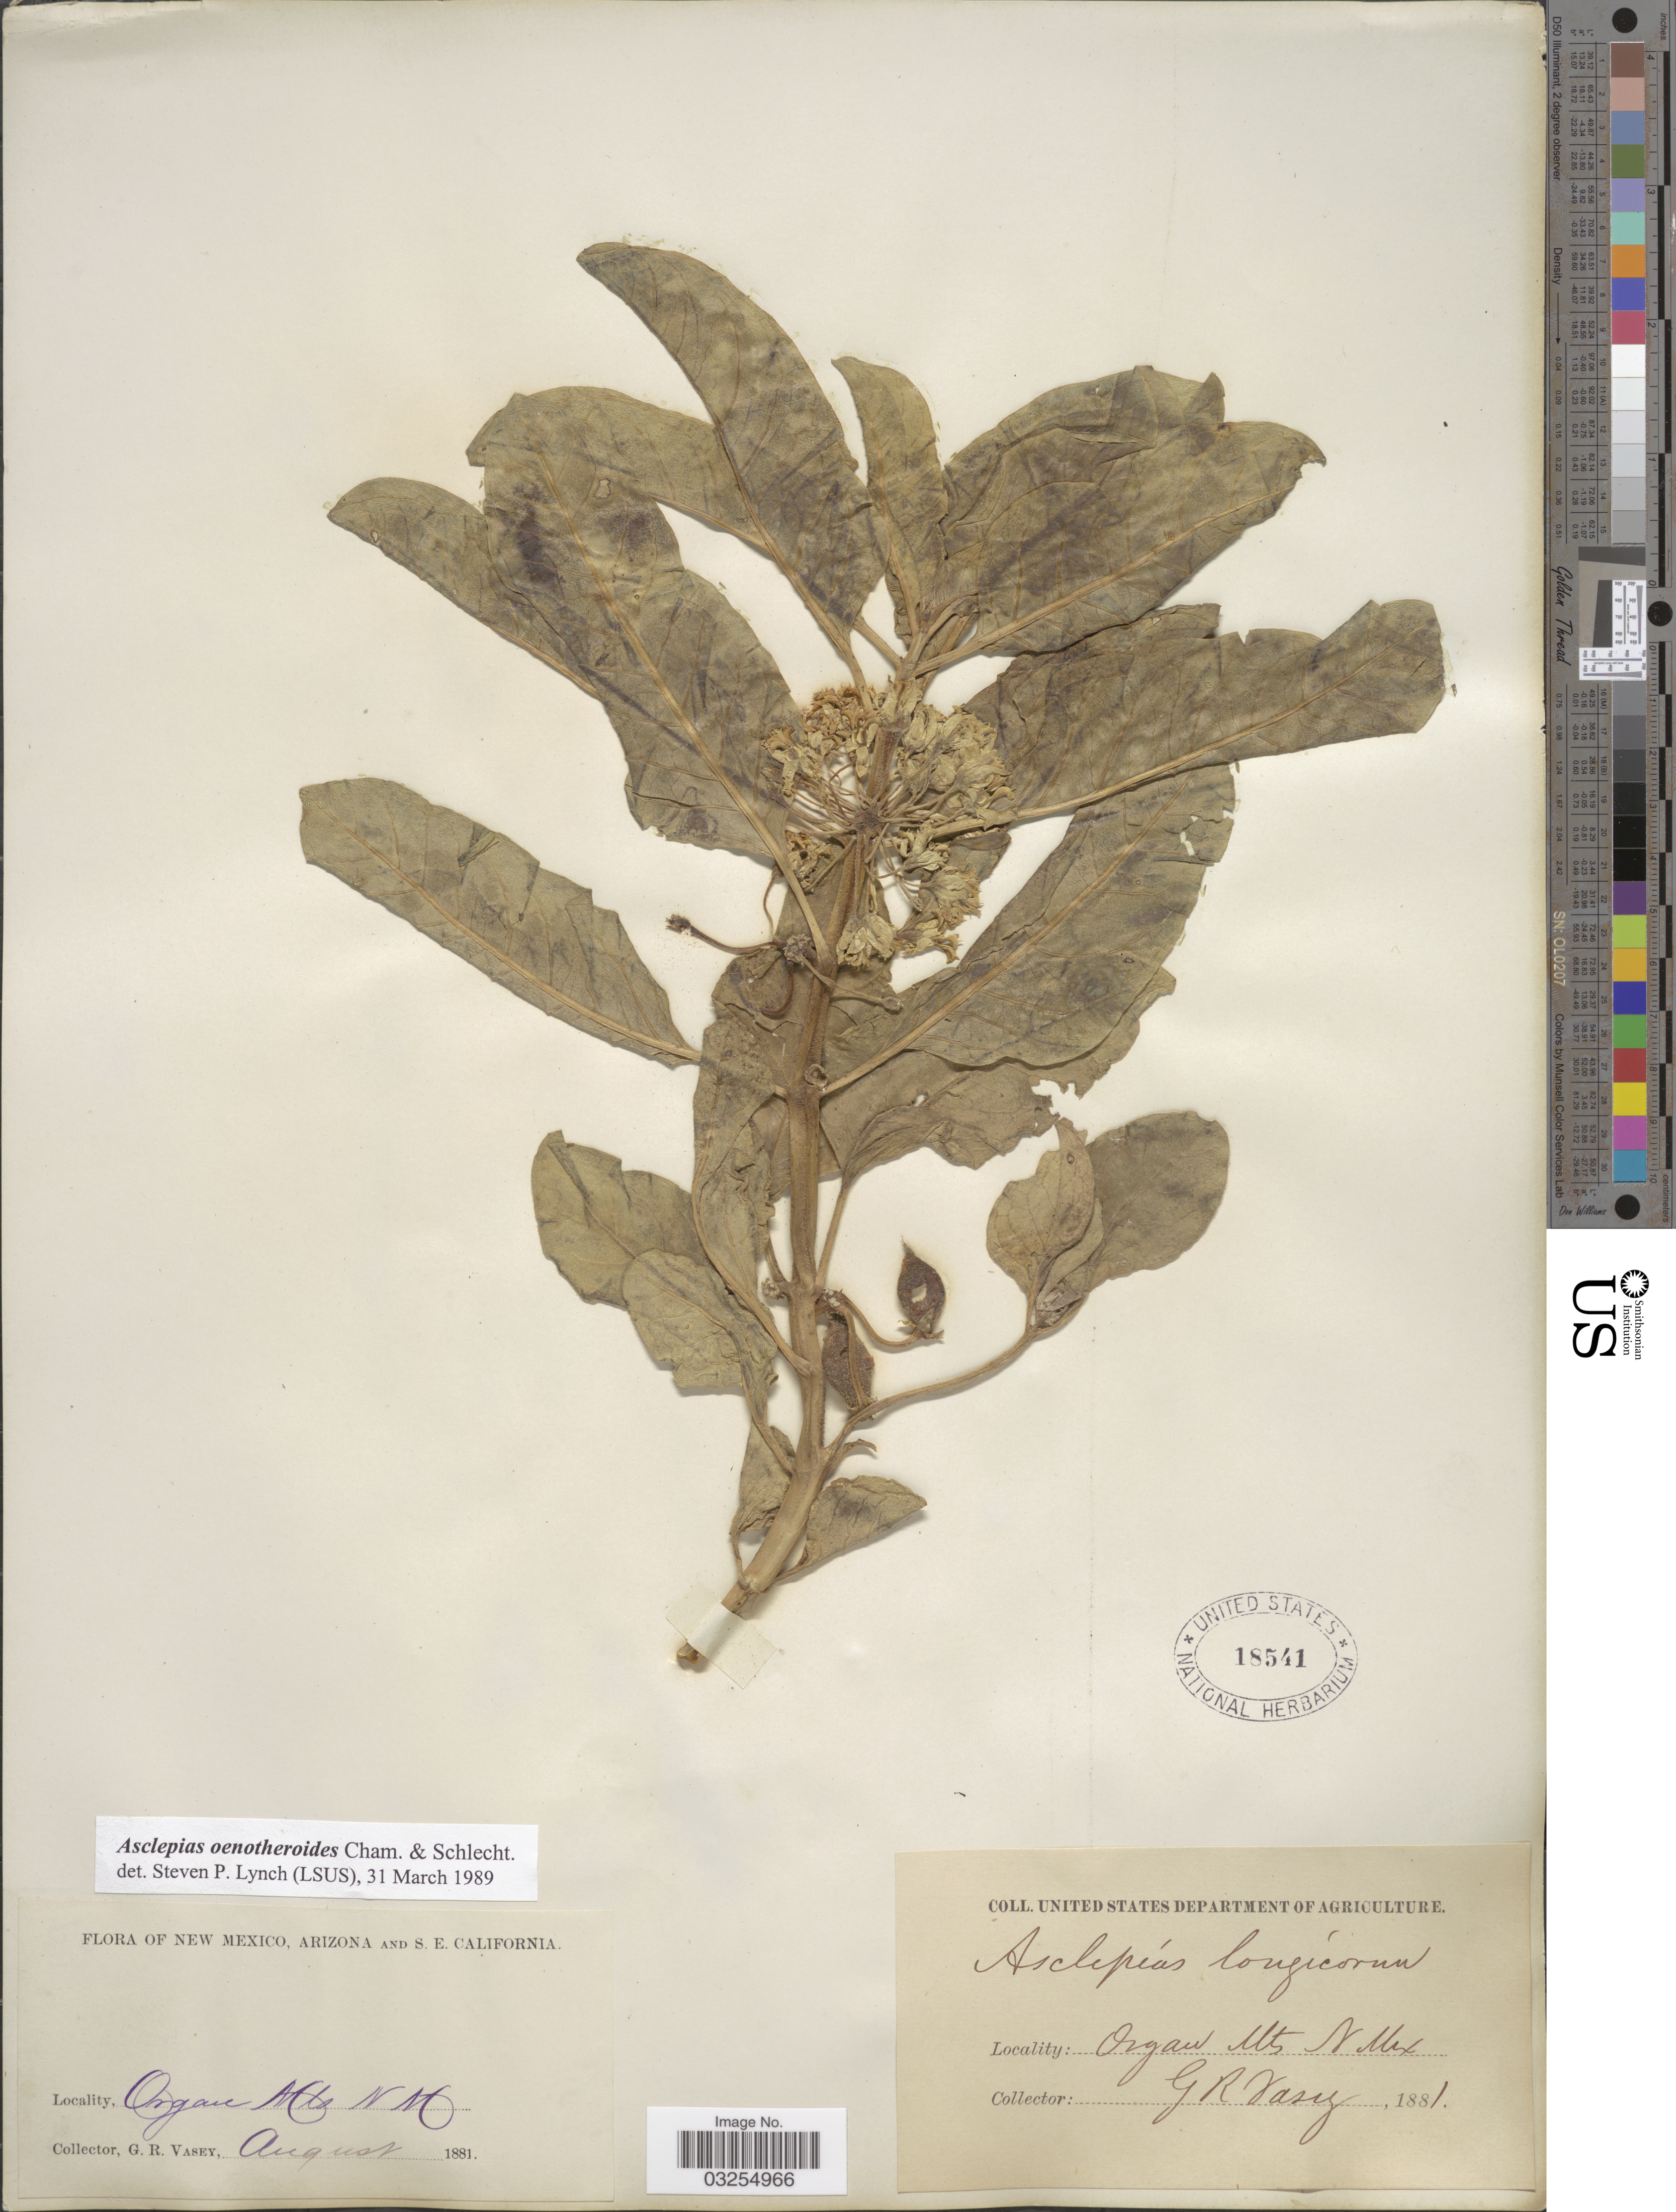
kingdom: Plantae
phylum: Tracheophyta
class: Magnoliopsida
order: Gentianales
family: Apocynaceae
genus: Asclepias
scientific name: Asclepias oenotheroides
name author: Schltdl. & Cham.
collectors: G. R. Vasey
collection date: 1881-08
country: United States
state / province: New Mexico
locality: Organ Mts.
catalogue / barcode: US 18541